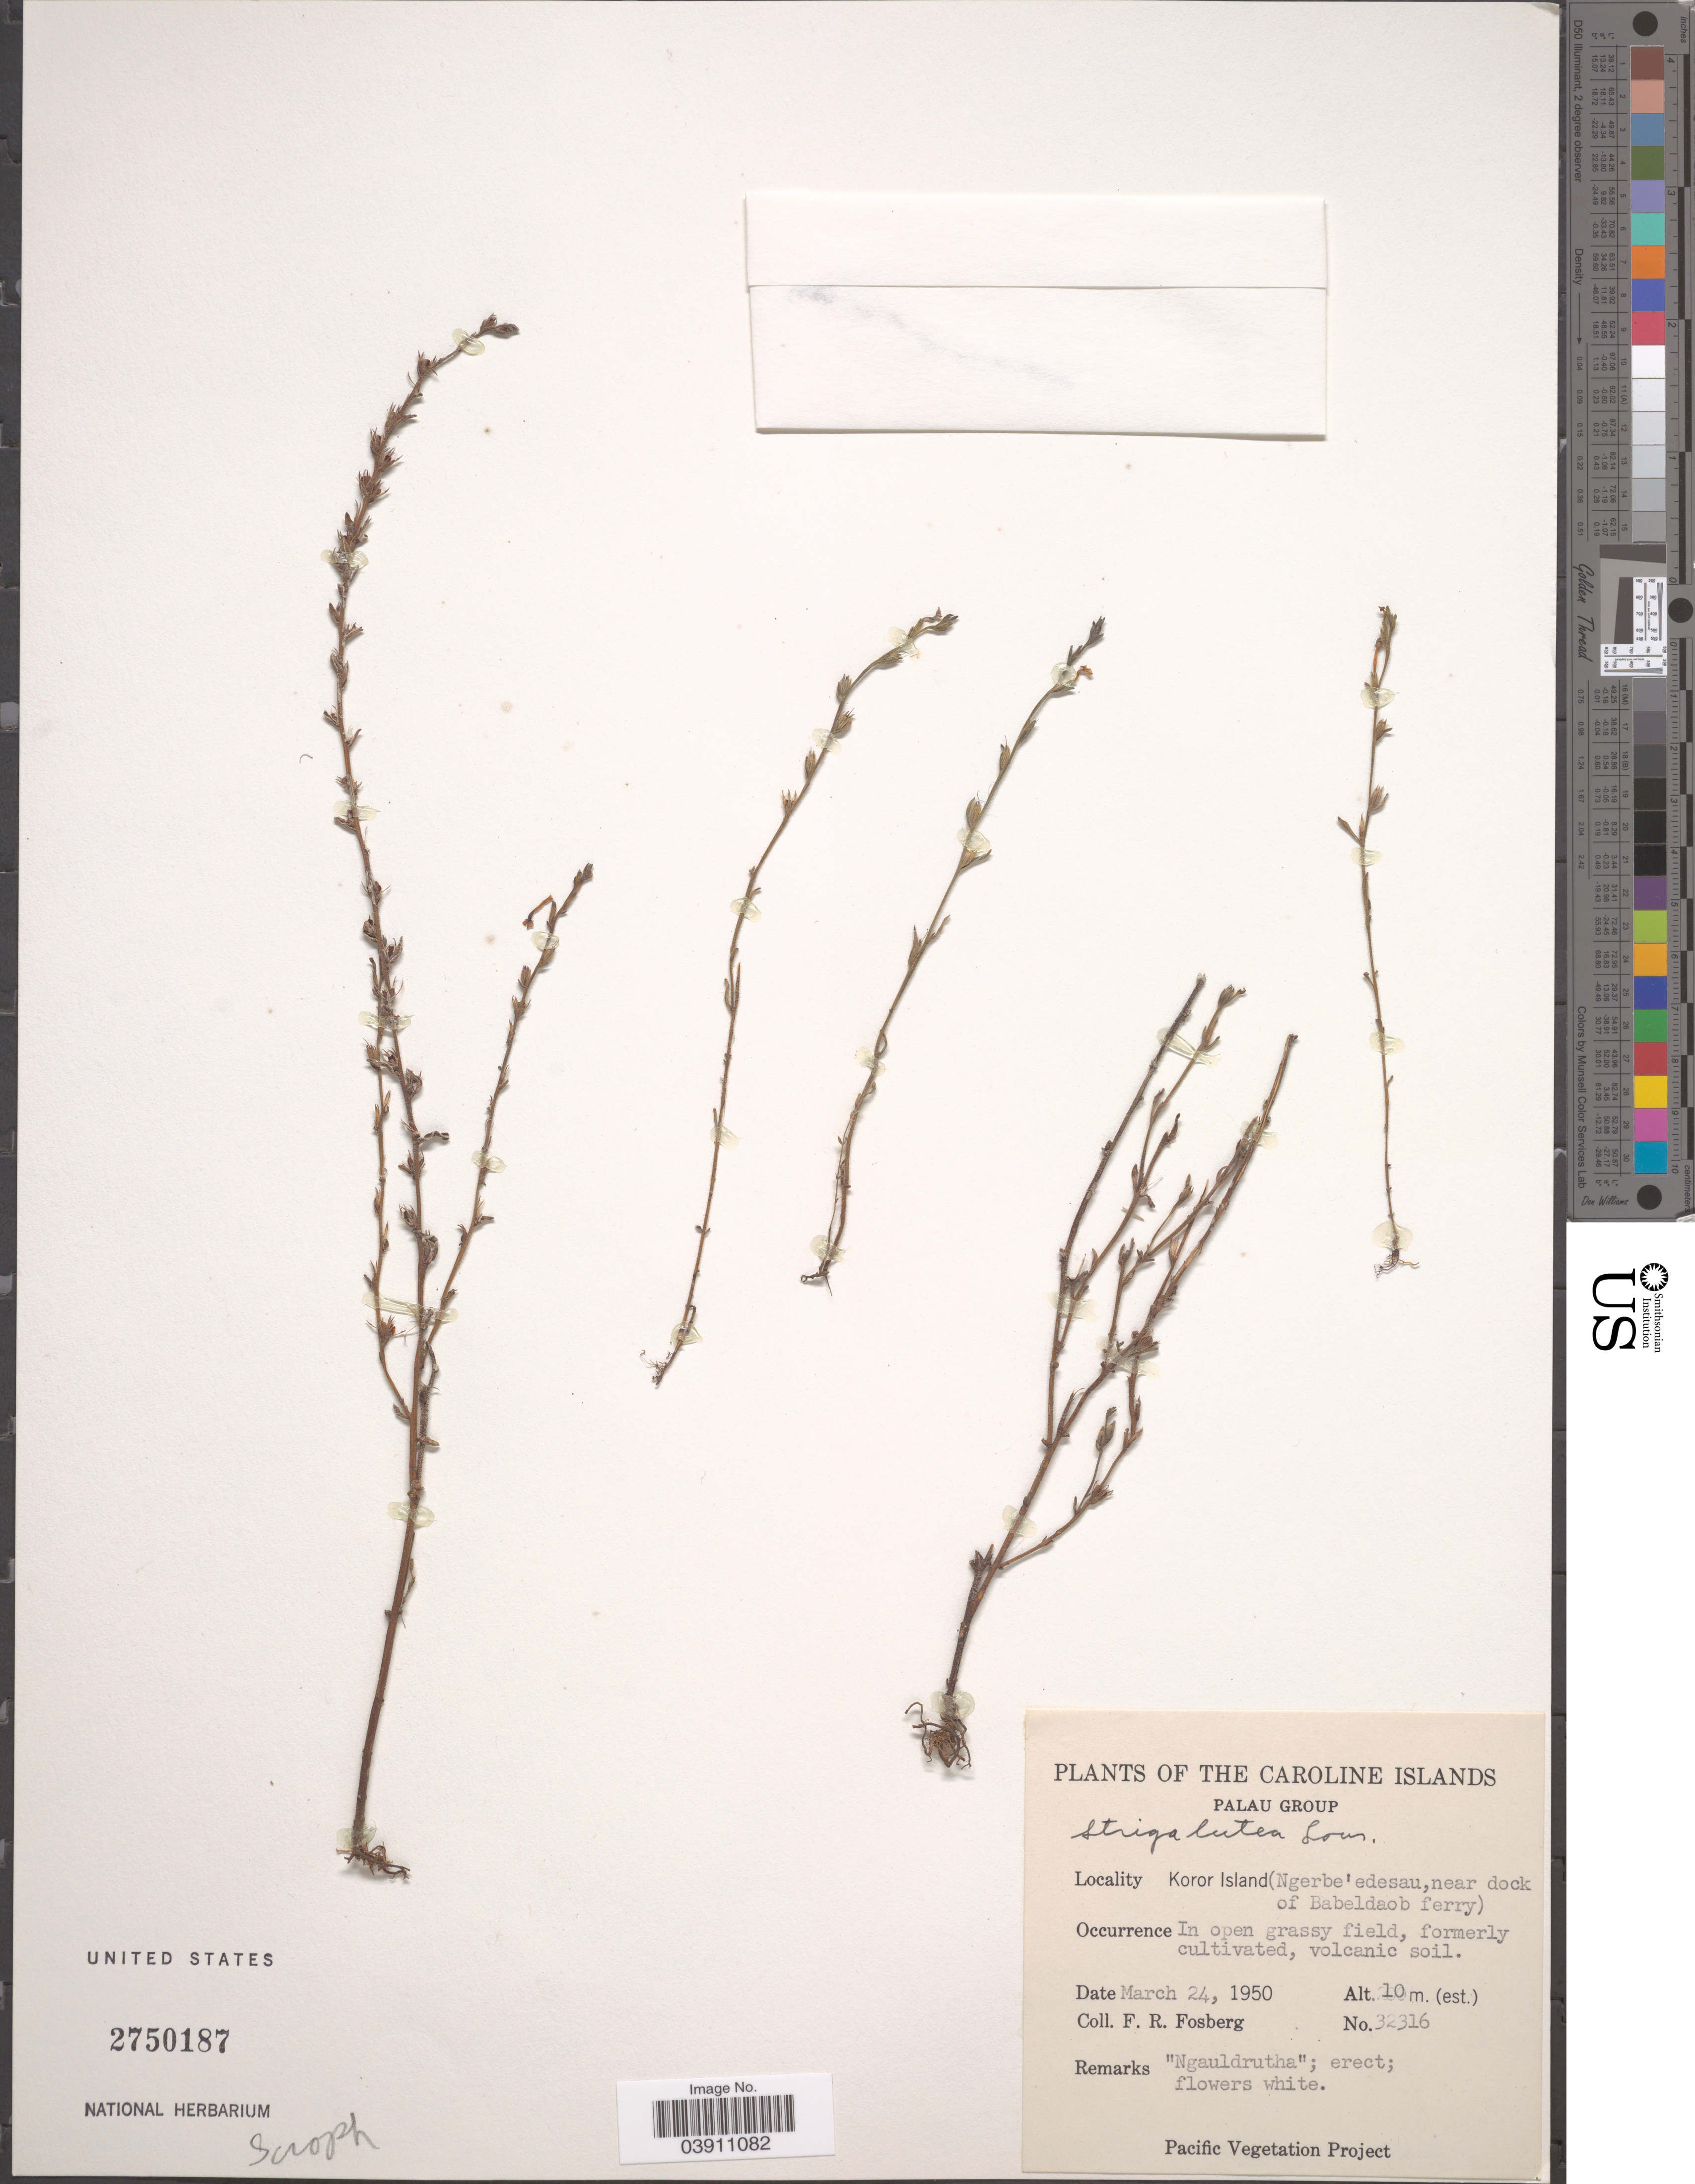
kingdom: Plantae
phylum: Tracheophyta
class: Magnoliopsida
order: Lamiales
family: Orobanchaceae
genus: Striga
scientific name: Striga lutea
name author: Lour.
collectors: F. R. Fosberg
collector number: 32316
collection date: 1950-03-24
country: Palau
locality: The Caroline Islands. Palau Group. Koror Island (Ngerbe'edesau,near dock of Babeldaob ferry).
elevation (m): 10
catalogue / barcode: US 2750187